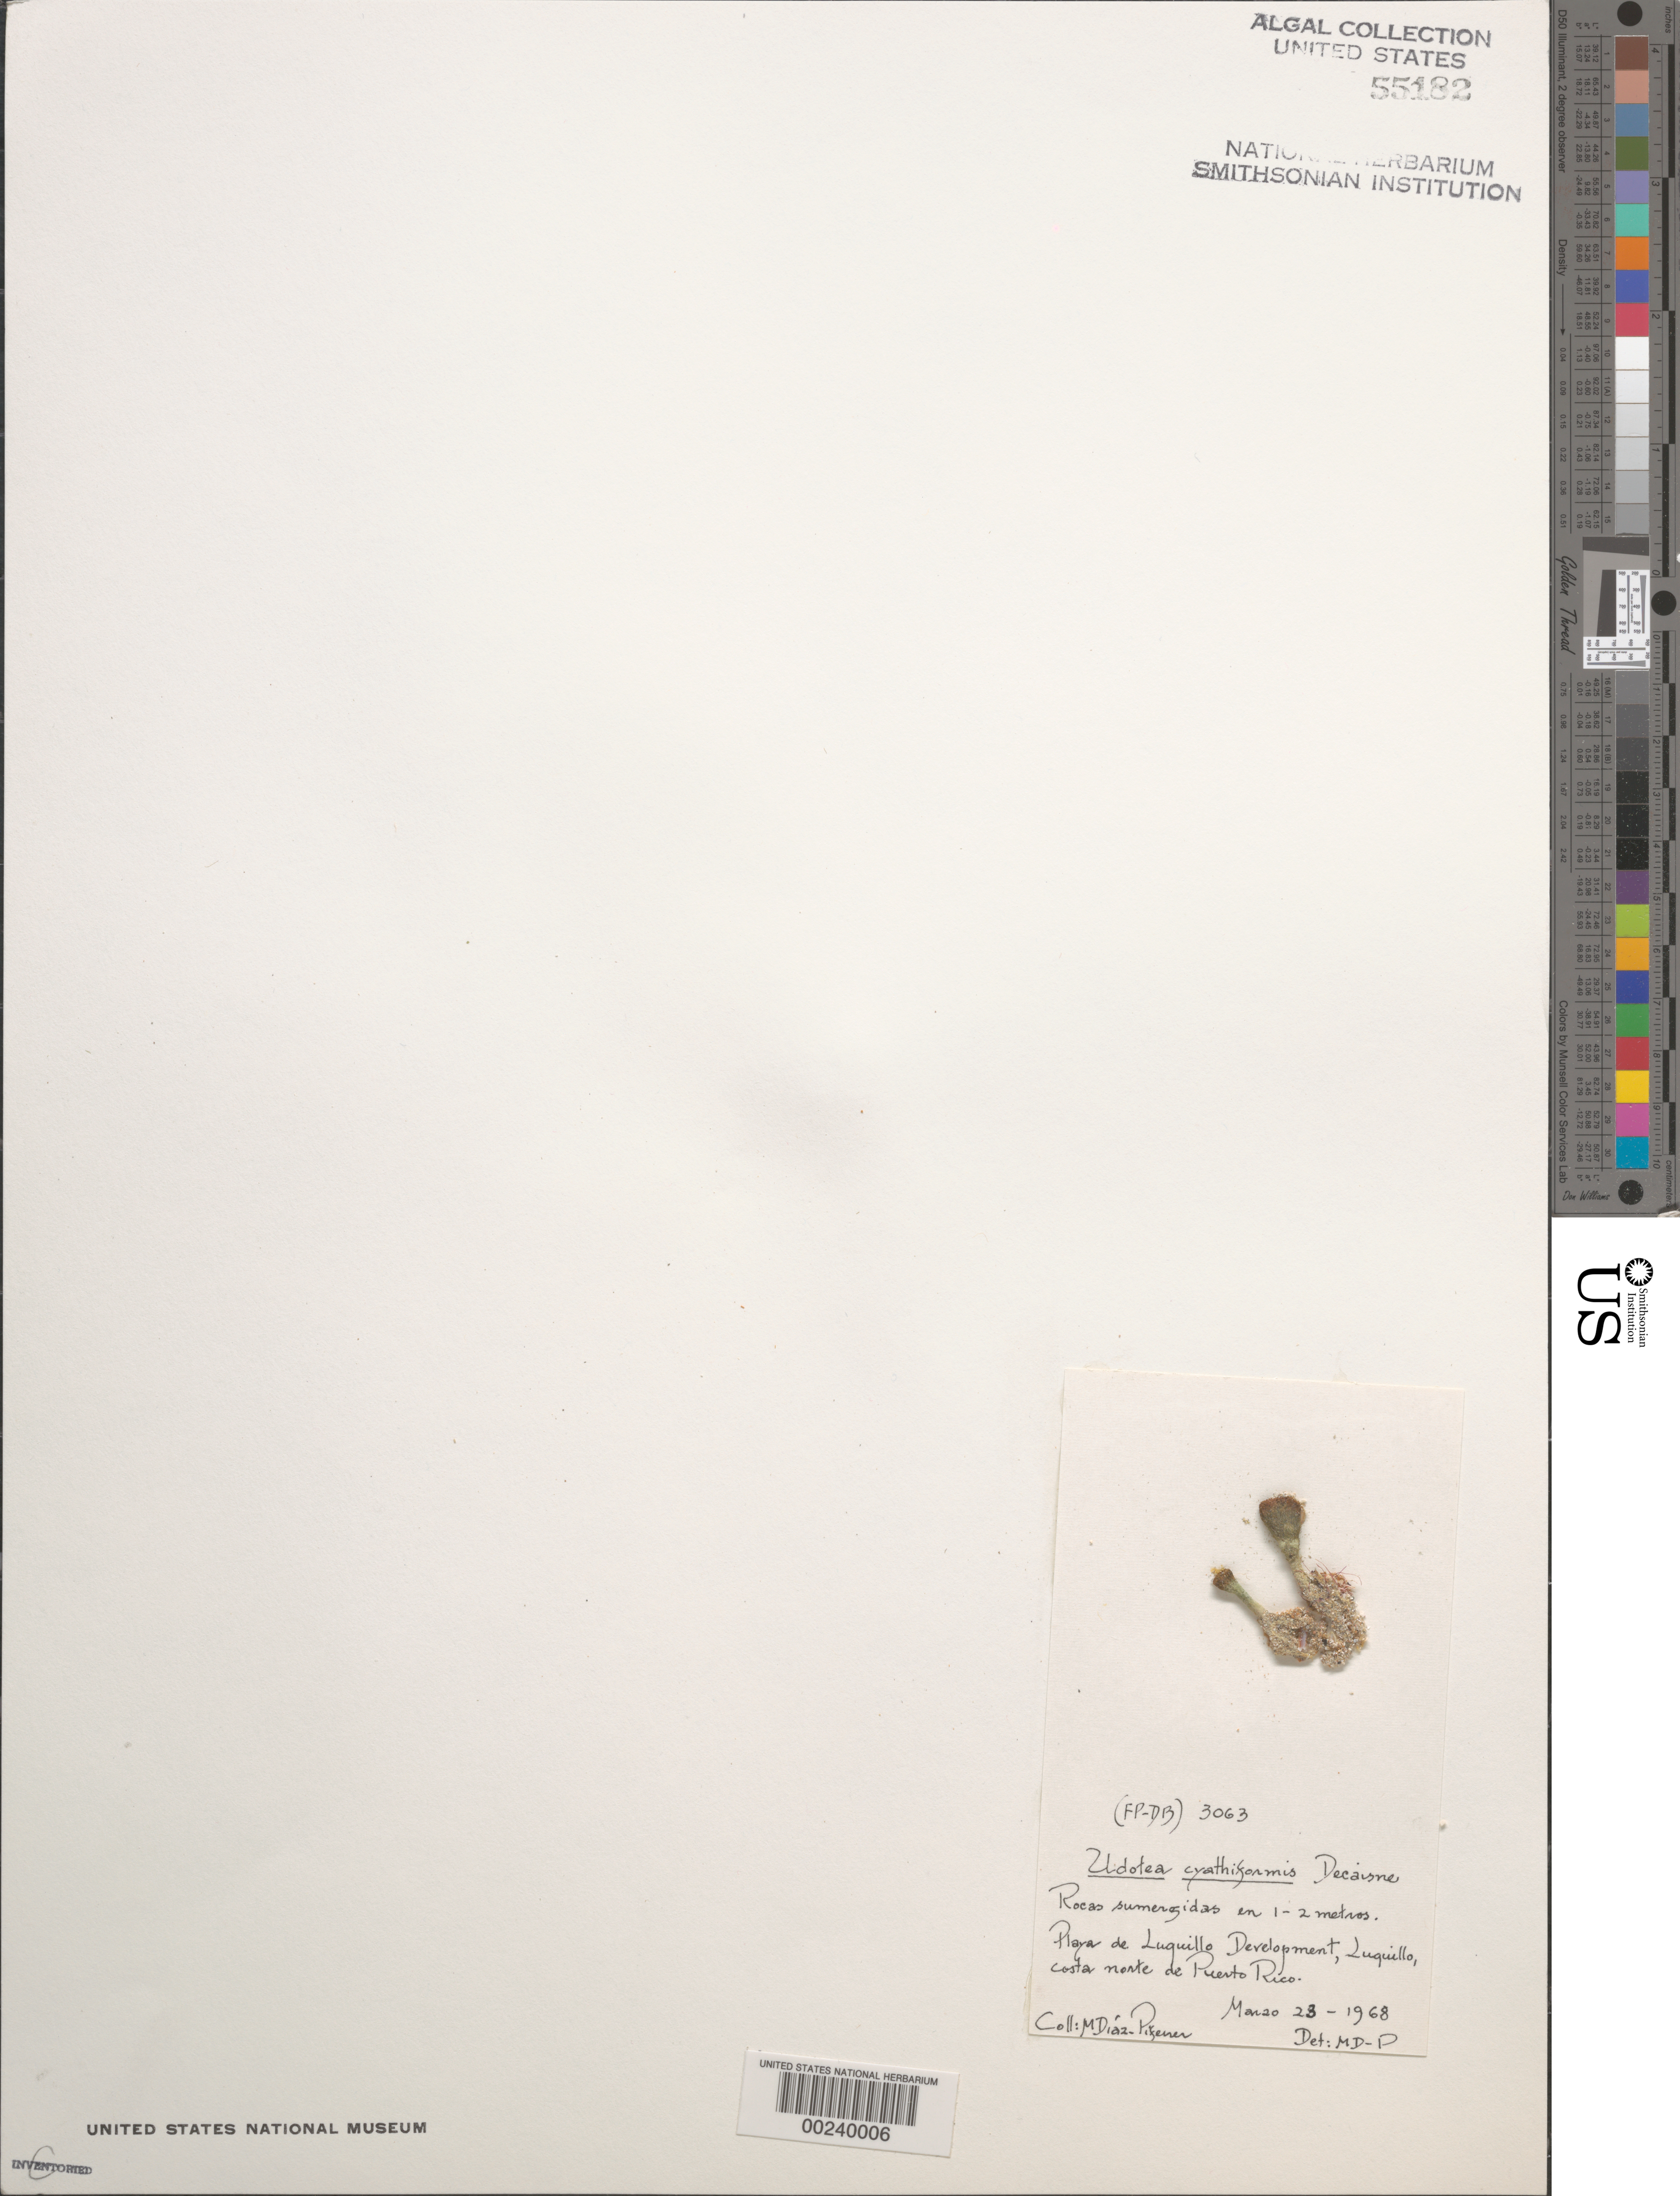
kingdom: Plantae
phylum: Chlorophyta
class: Ulvophyceae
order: Bryopsidales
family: Udoteaceae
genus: Udotea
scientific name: Udotea cyathiformis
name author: Decne.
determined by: Diaz-Piferrer, M.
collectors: M. Diaz-Piferrer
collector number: (fp-db) 3063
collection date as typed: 23 Mar 1968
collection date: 1968-03-23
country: Puerto Rico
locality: Luquillo, luquillo development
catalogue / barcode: US 55182